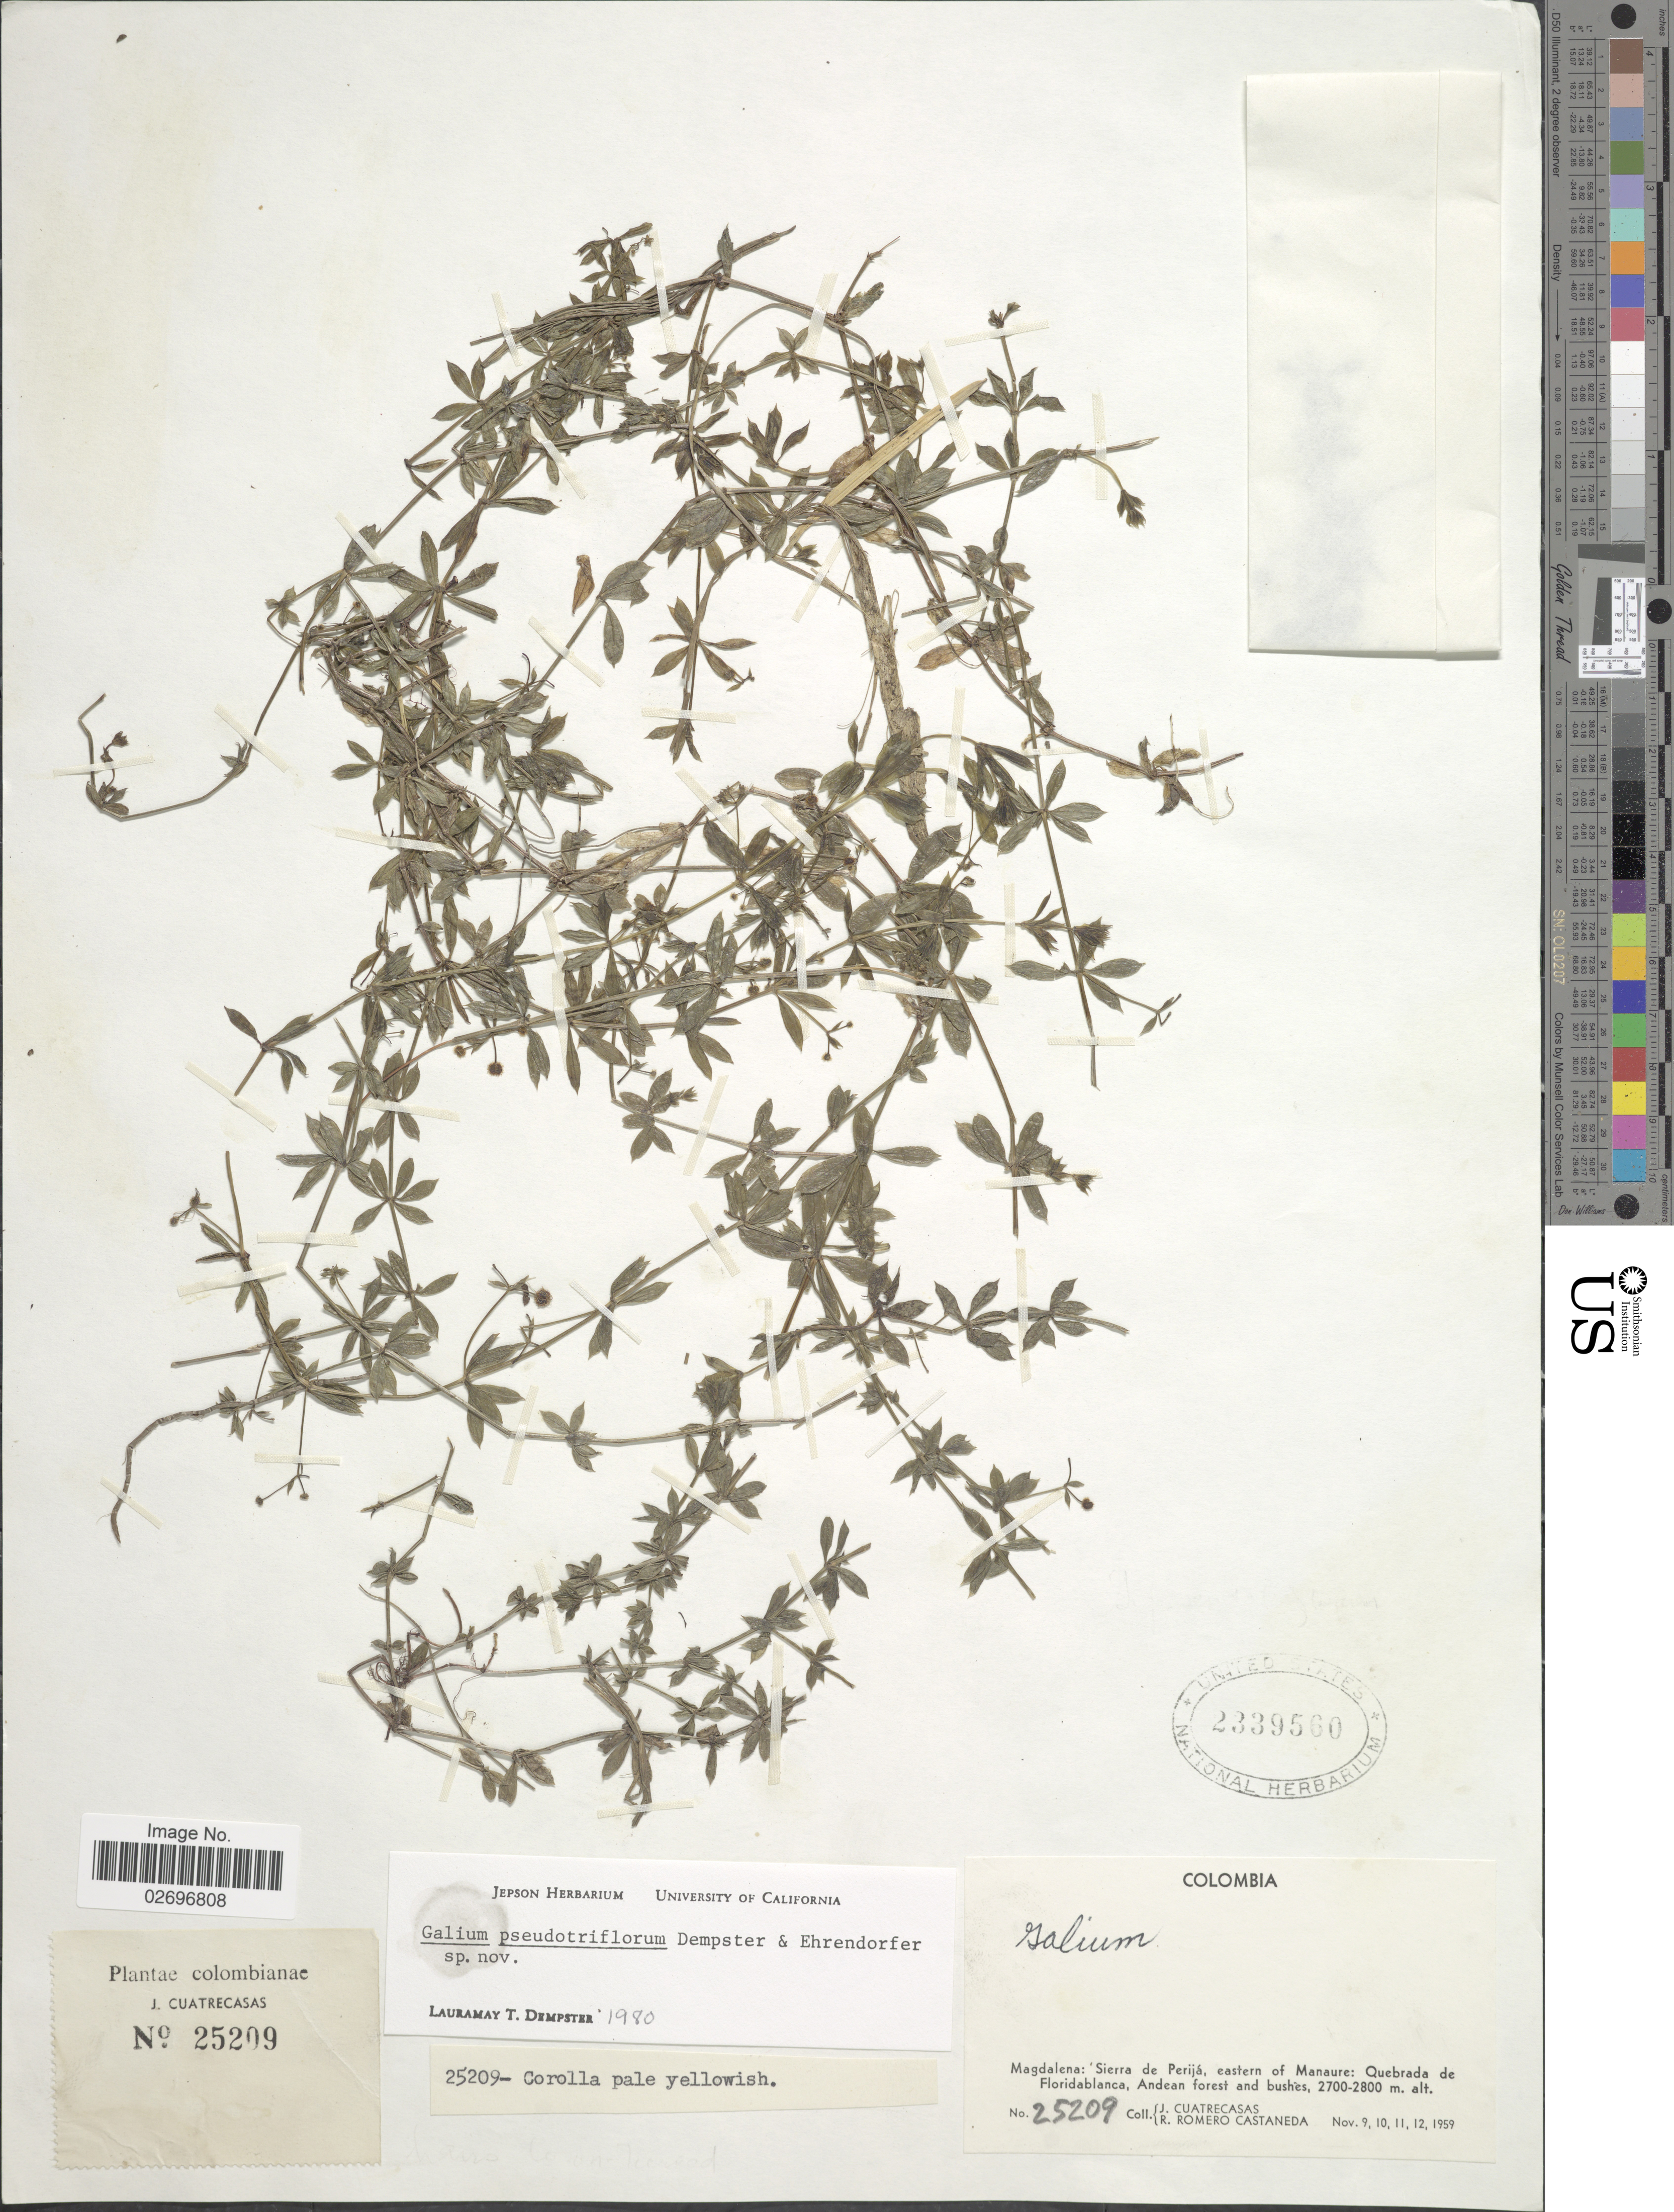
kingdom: Plantae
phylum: Tracheophyta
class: Magnoliopsida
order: Gentianales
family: Rubiaceae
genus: Galium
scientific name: Galium pseudotriflorum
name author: Dempster & Ehrend.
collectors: J. Cuatrecasas & R. Romero Castañeda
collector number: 25209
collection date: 1959-11-09/1959-11-12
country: Colombia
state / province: Magdalena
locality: Sierra de Perijá, eastern of Manaure; Quebrada de Floridablanca, Andean forest and bushes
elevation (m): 2700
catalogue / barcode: US 2339560